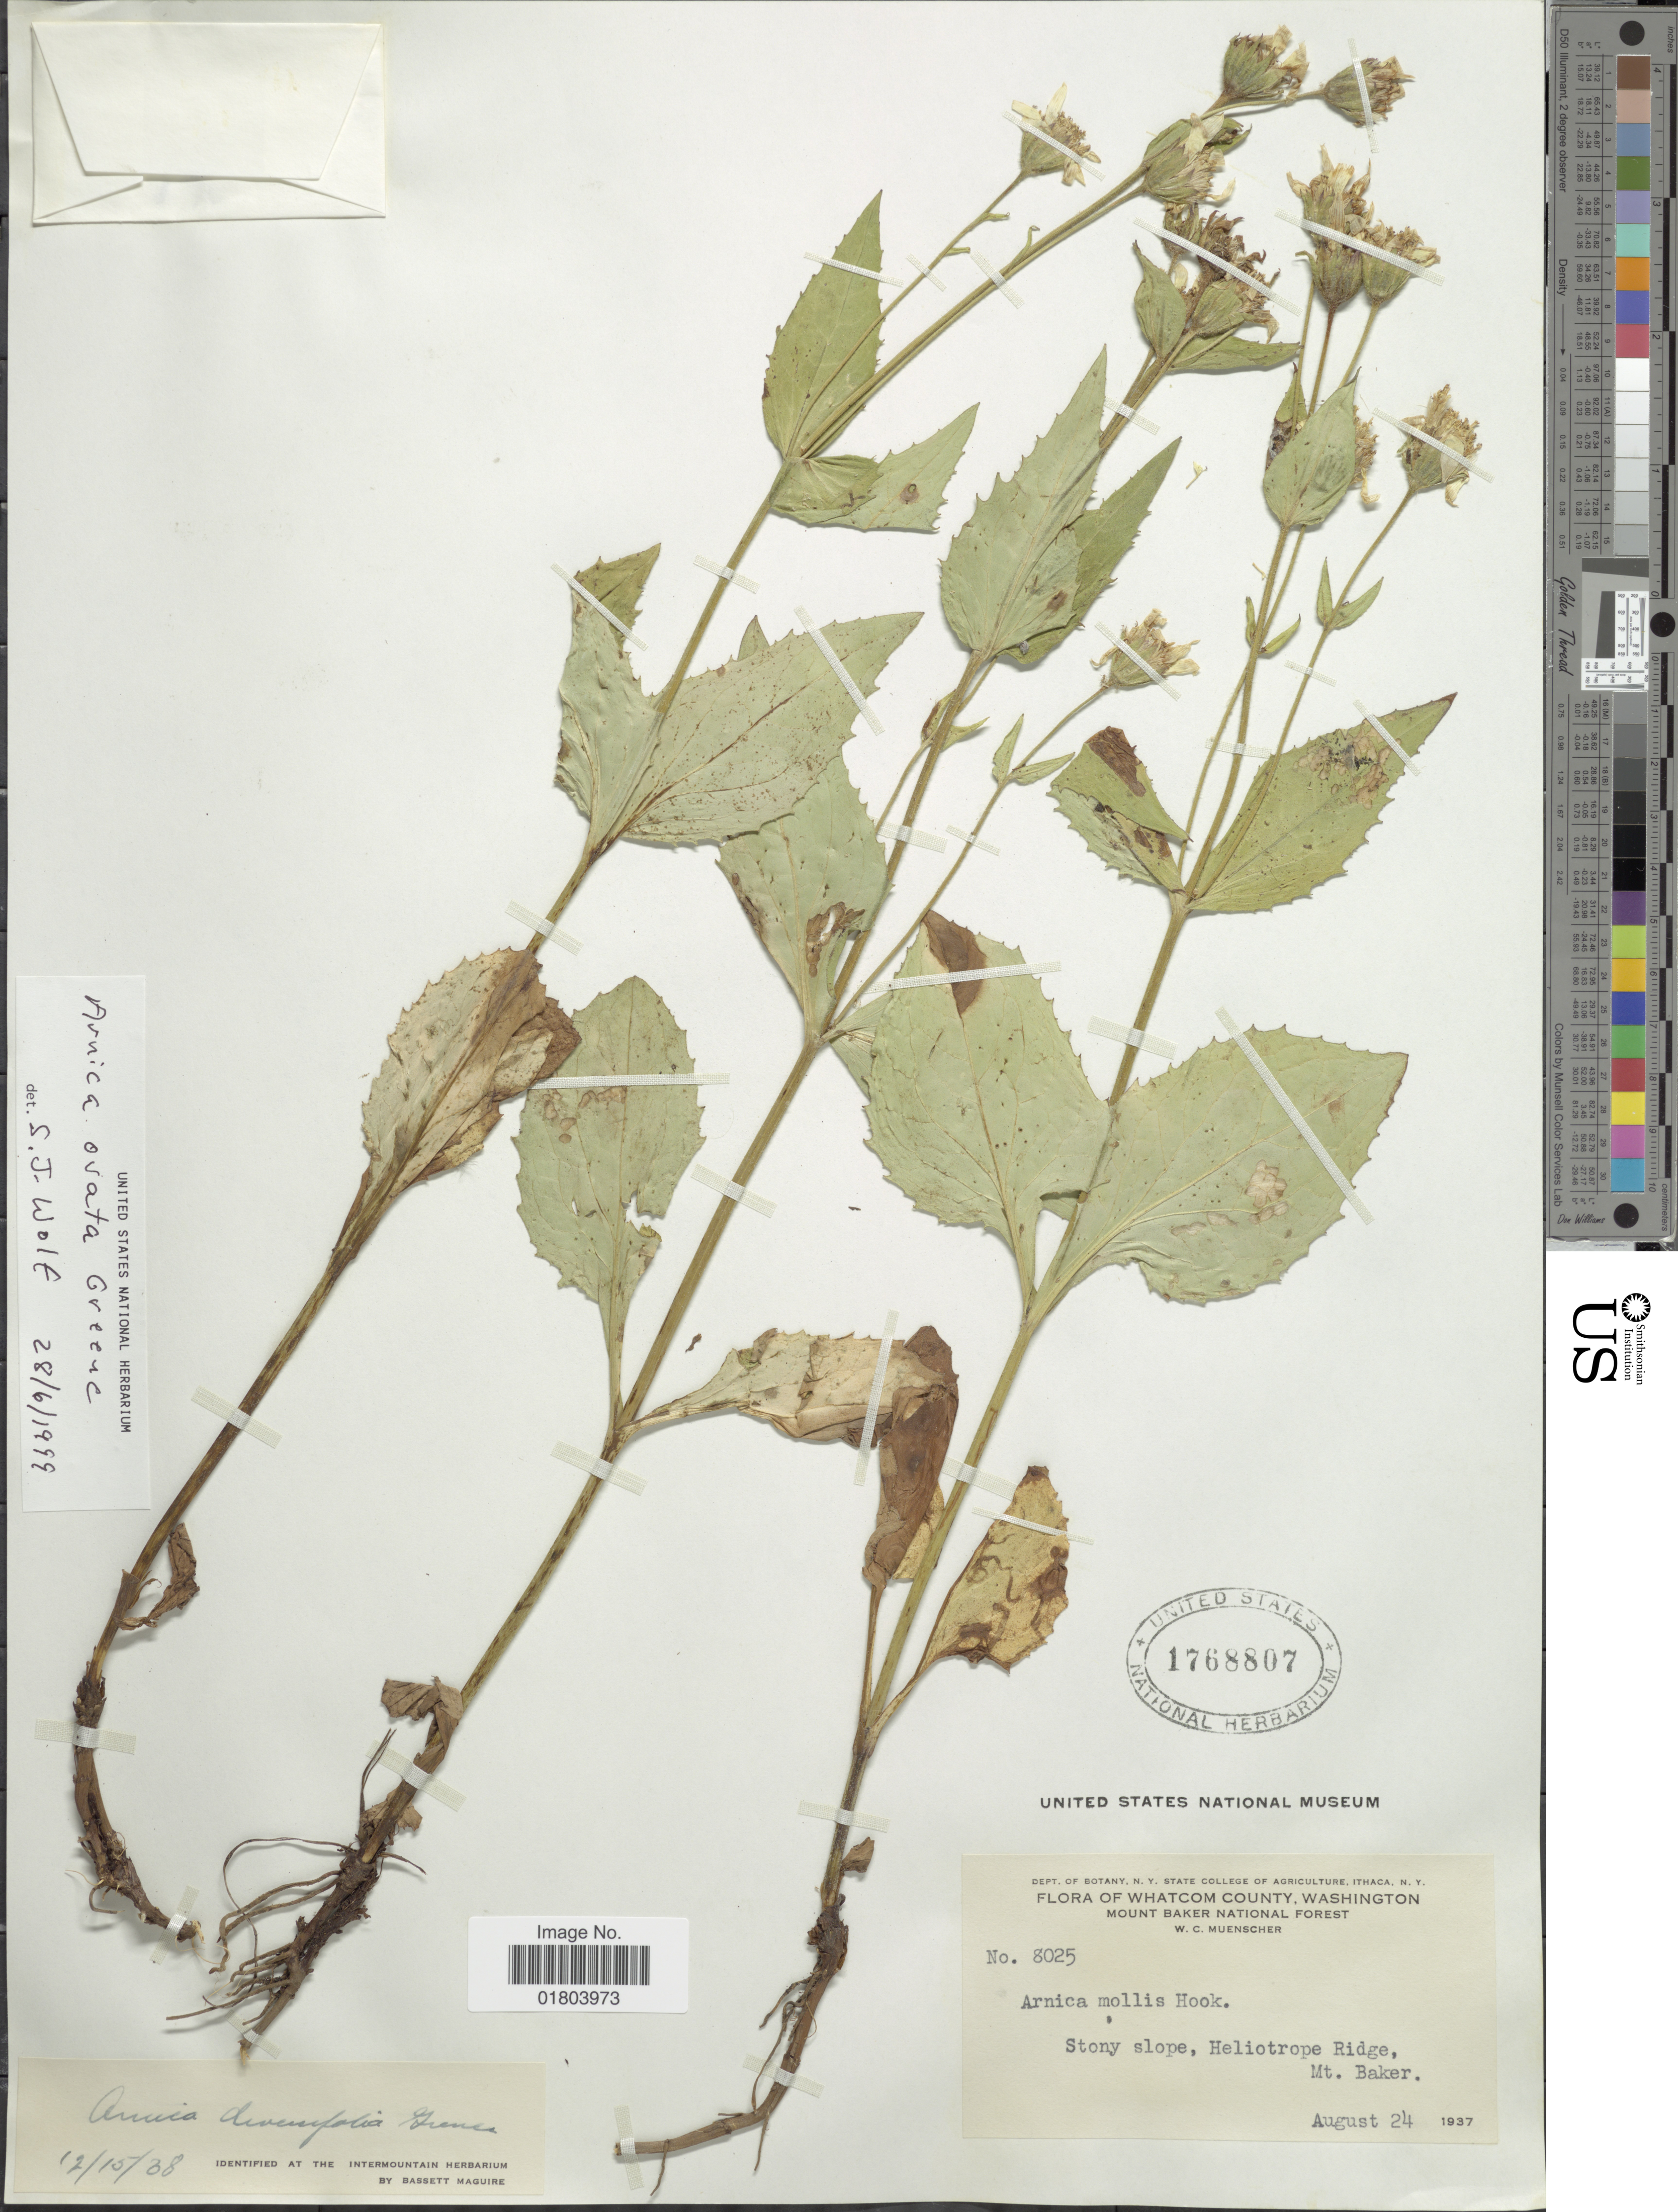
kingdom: Plantae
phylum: Tracheophyta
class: Magnoliopsida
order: Asterales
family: Asteraceae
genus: Arnica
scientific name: Arnica ovata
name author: Greene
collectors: W. Muenscher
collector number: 8025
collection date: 1937-08-24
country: United States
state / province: Washington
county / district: Whatcom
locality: Whatcom County, Mount Baker National Forest, Stony slope, Heliotrope Ridge, Mt Baker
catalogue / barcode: US 1768807